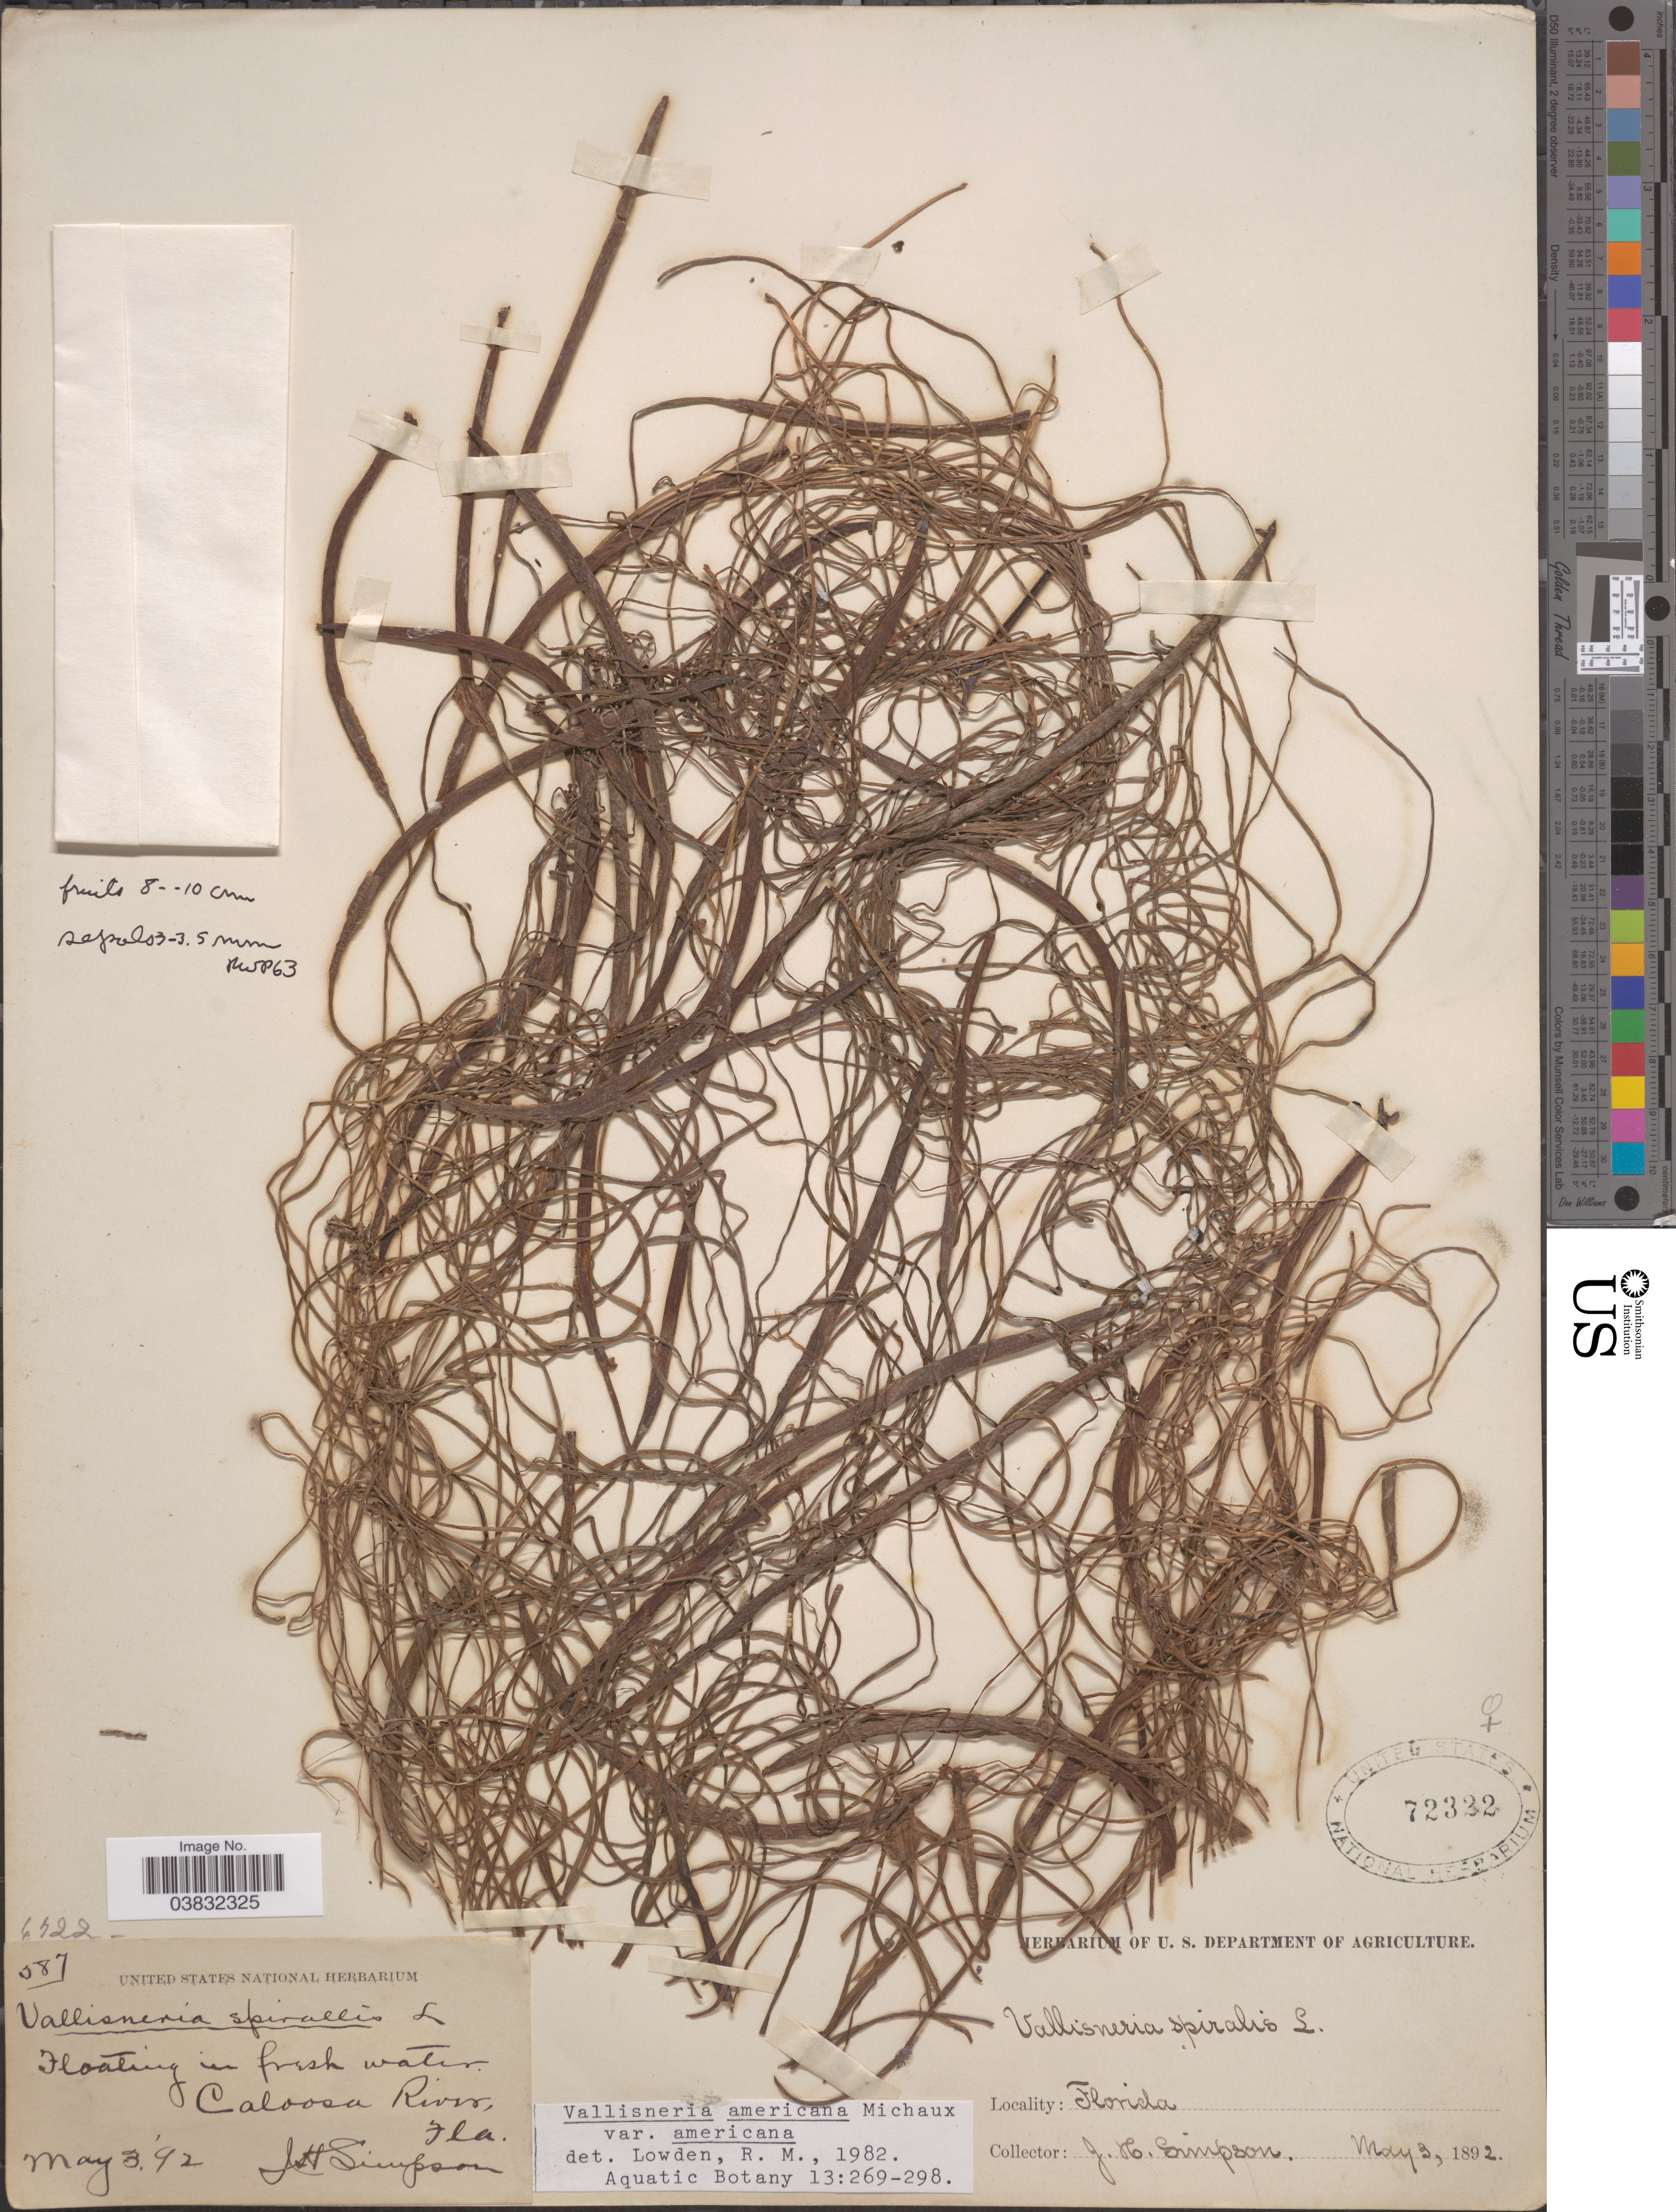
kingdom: Plantae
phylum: Tracheophyta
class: Liliopsida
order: Alismatales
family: Hydrocharitaceae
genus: Vallisneria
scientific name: Vallisneria americana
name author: Michx.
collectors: J. H. Simpson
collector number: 587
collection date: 1892-05-03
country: United States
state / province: Florida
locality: Caloosa River.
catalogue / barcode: US 72322